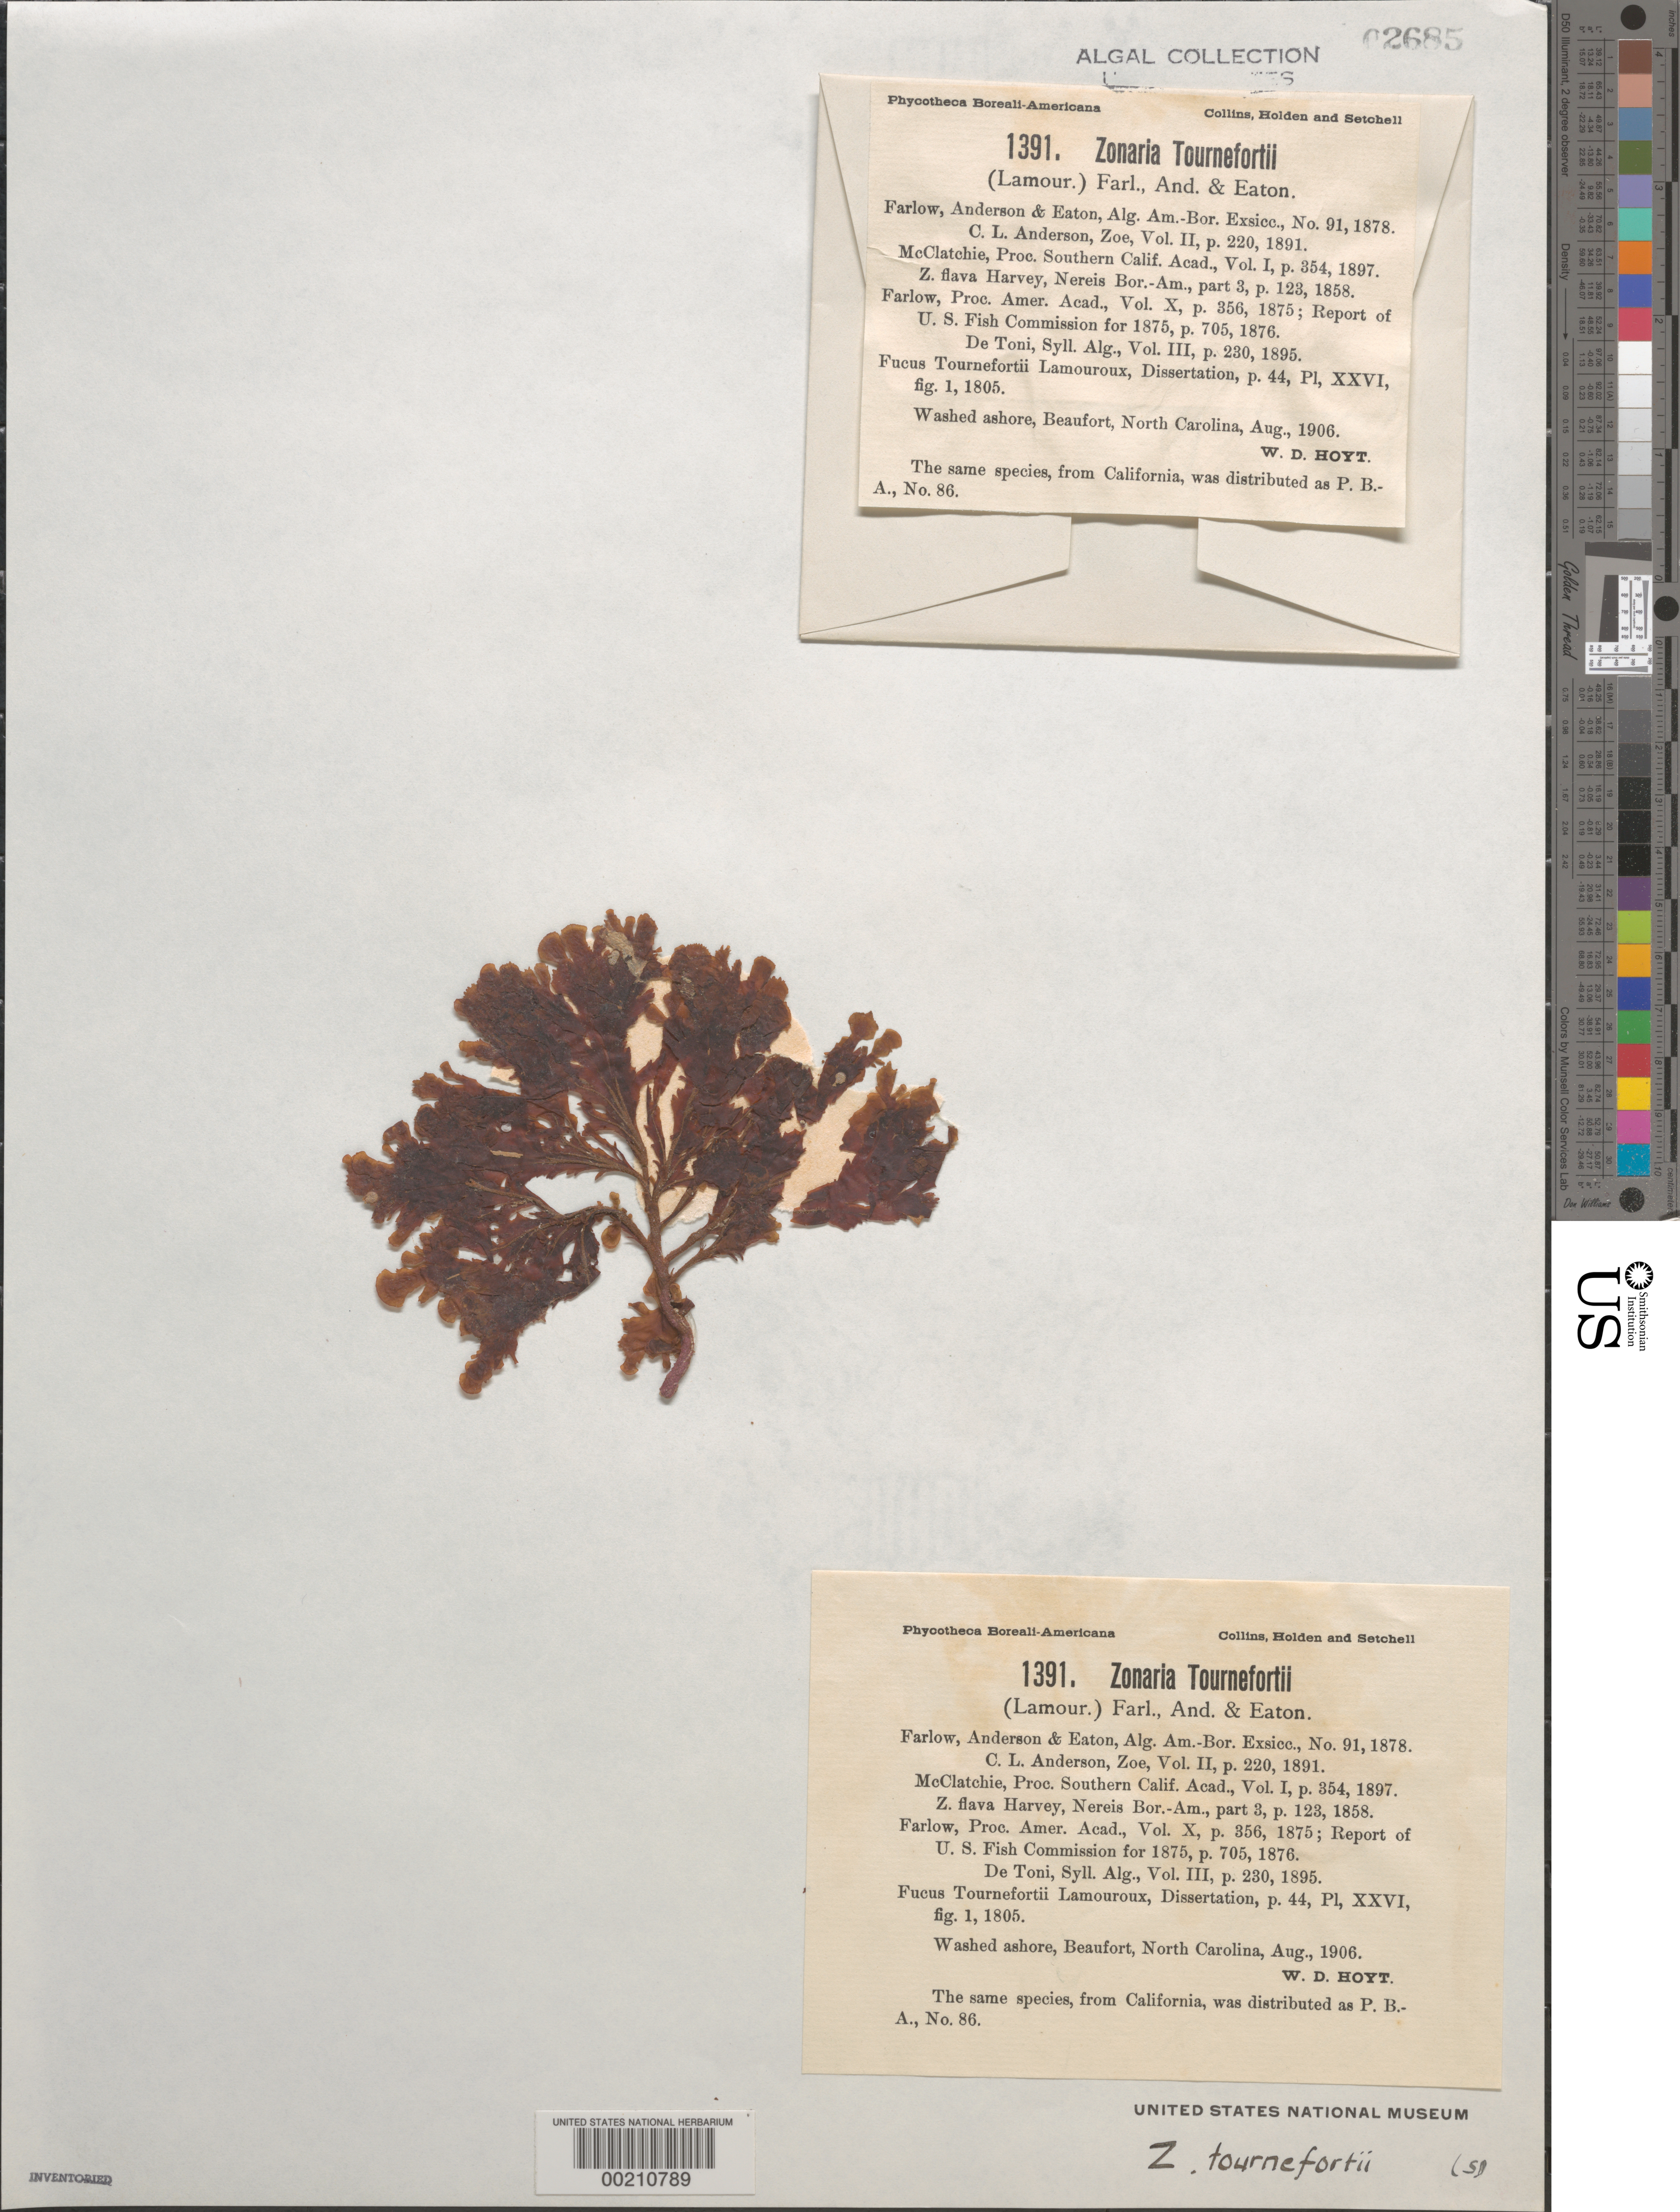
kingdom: Chromista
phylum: Ochrophyta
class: Phaeophyceae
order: Dictyotales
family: Dictyotaceae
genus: Zonaria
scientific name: Zonaria tournefortii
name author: (J.V.Lamouroux) Mont.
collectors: W. D. Hoyt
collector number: PB-A 1391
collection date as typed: Aug 1906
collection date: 1906-08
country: United States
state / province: North Carolina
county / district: Carteret County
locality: Beaufort, coral reef 20 miles offshore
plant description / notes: Collins, Holden & Setchell, Phycotheca Boreali-Americana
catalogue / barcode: US 2685